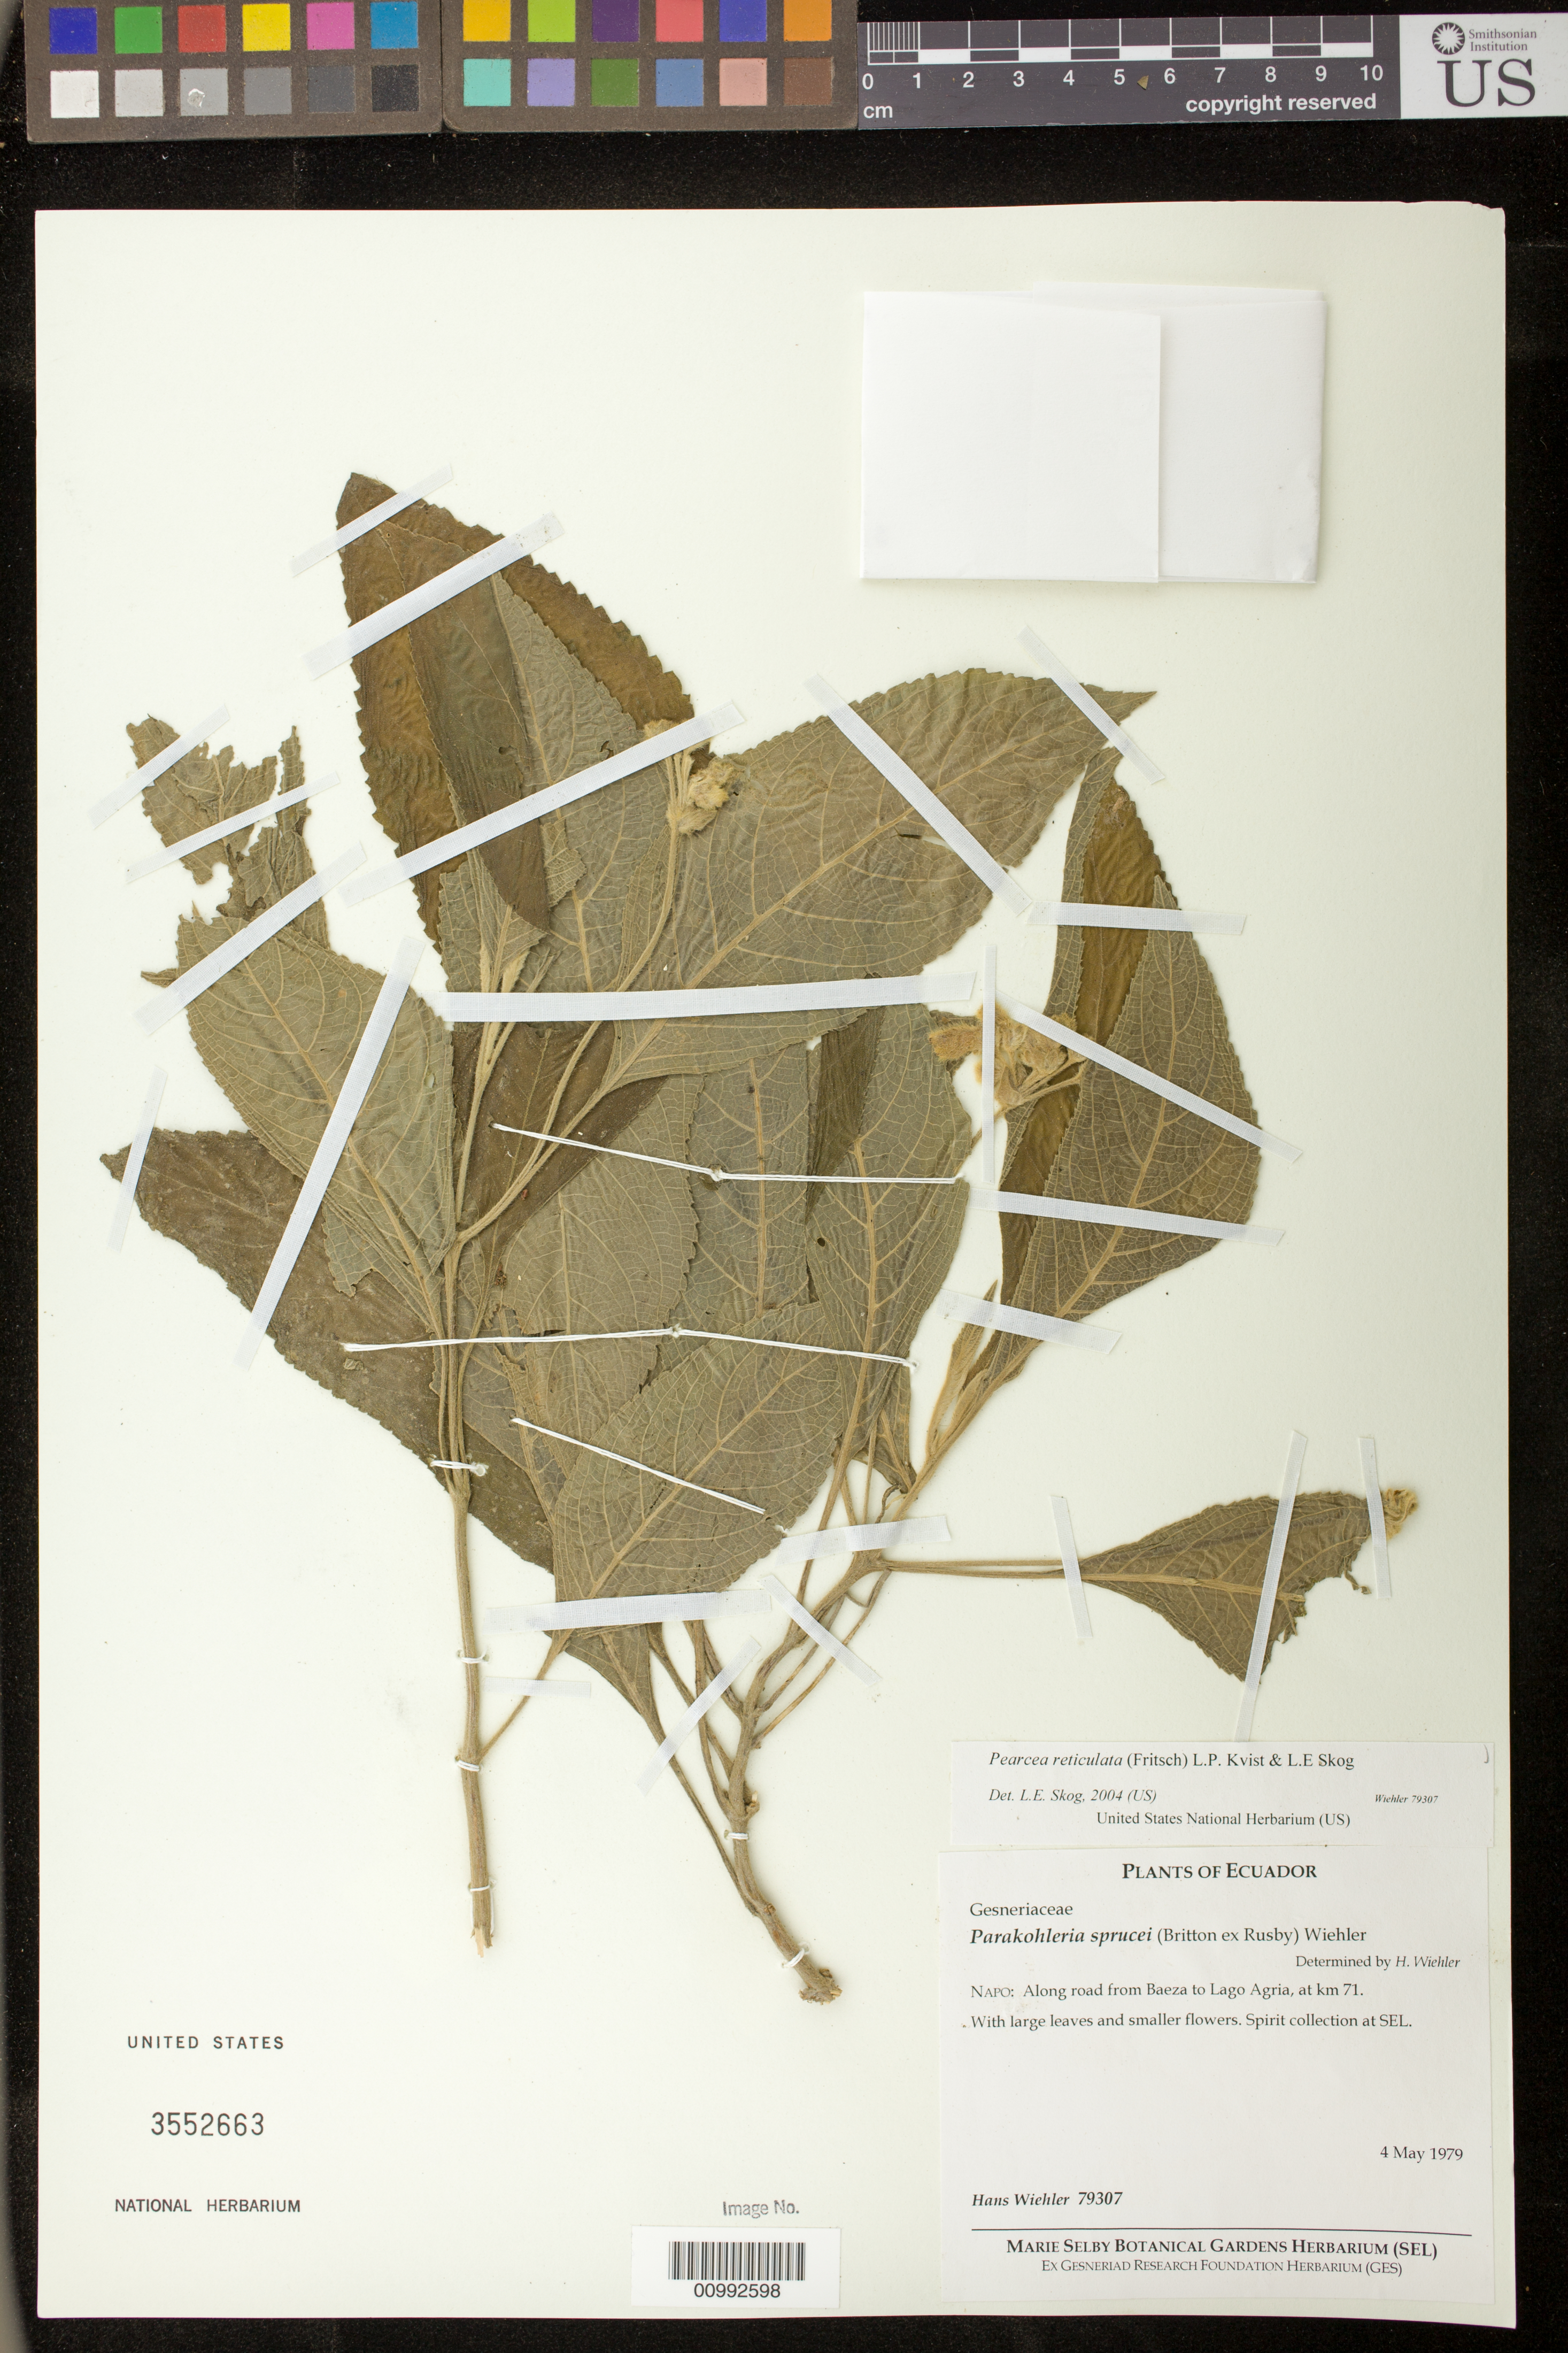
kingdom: Plantae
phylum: Tracheophyta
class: Magnoliopsida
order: Lamiales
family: Gesneriaceae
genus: Pearcea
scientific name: Pearcea reticulata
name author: (Fritsch) L.P. Kvist & L.E. Skog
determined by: Skog, Laurence E.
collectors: H. J. Wiehler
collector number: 79307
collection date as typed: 04 May 1979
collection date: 1979-05-04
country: Ecuador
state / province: Napo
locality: Napo: along road from Baeza to Lago Agria, at km 71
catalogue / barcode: US 3552663